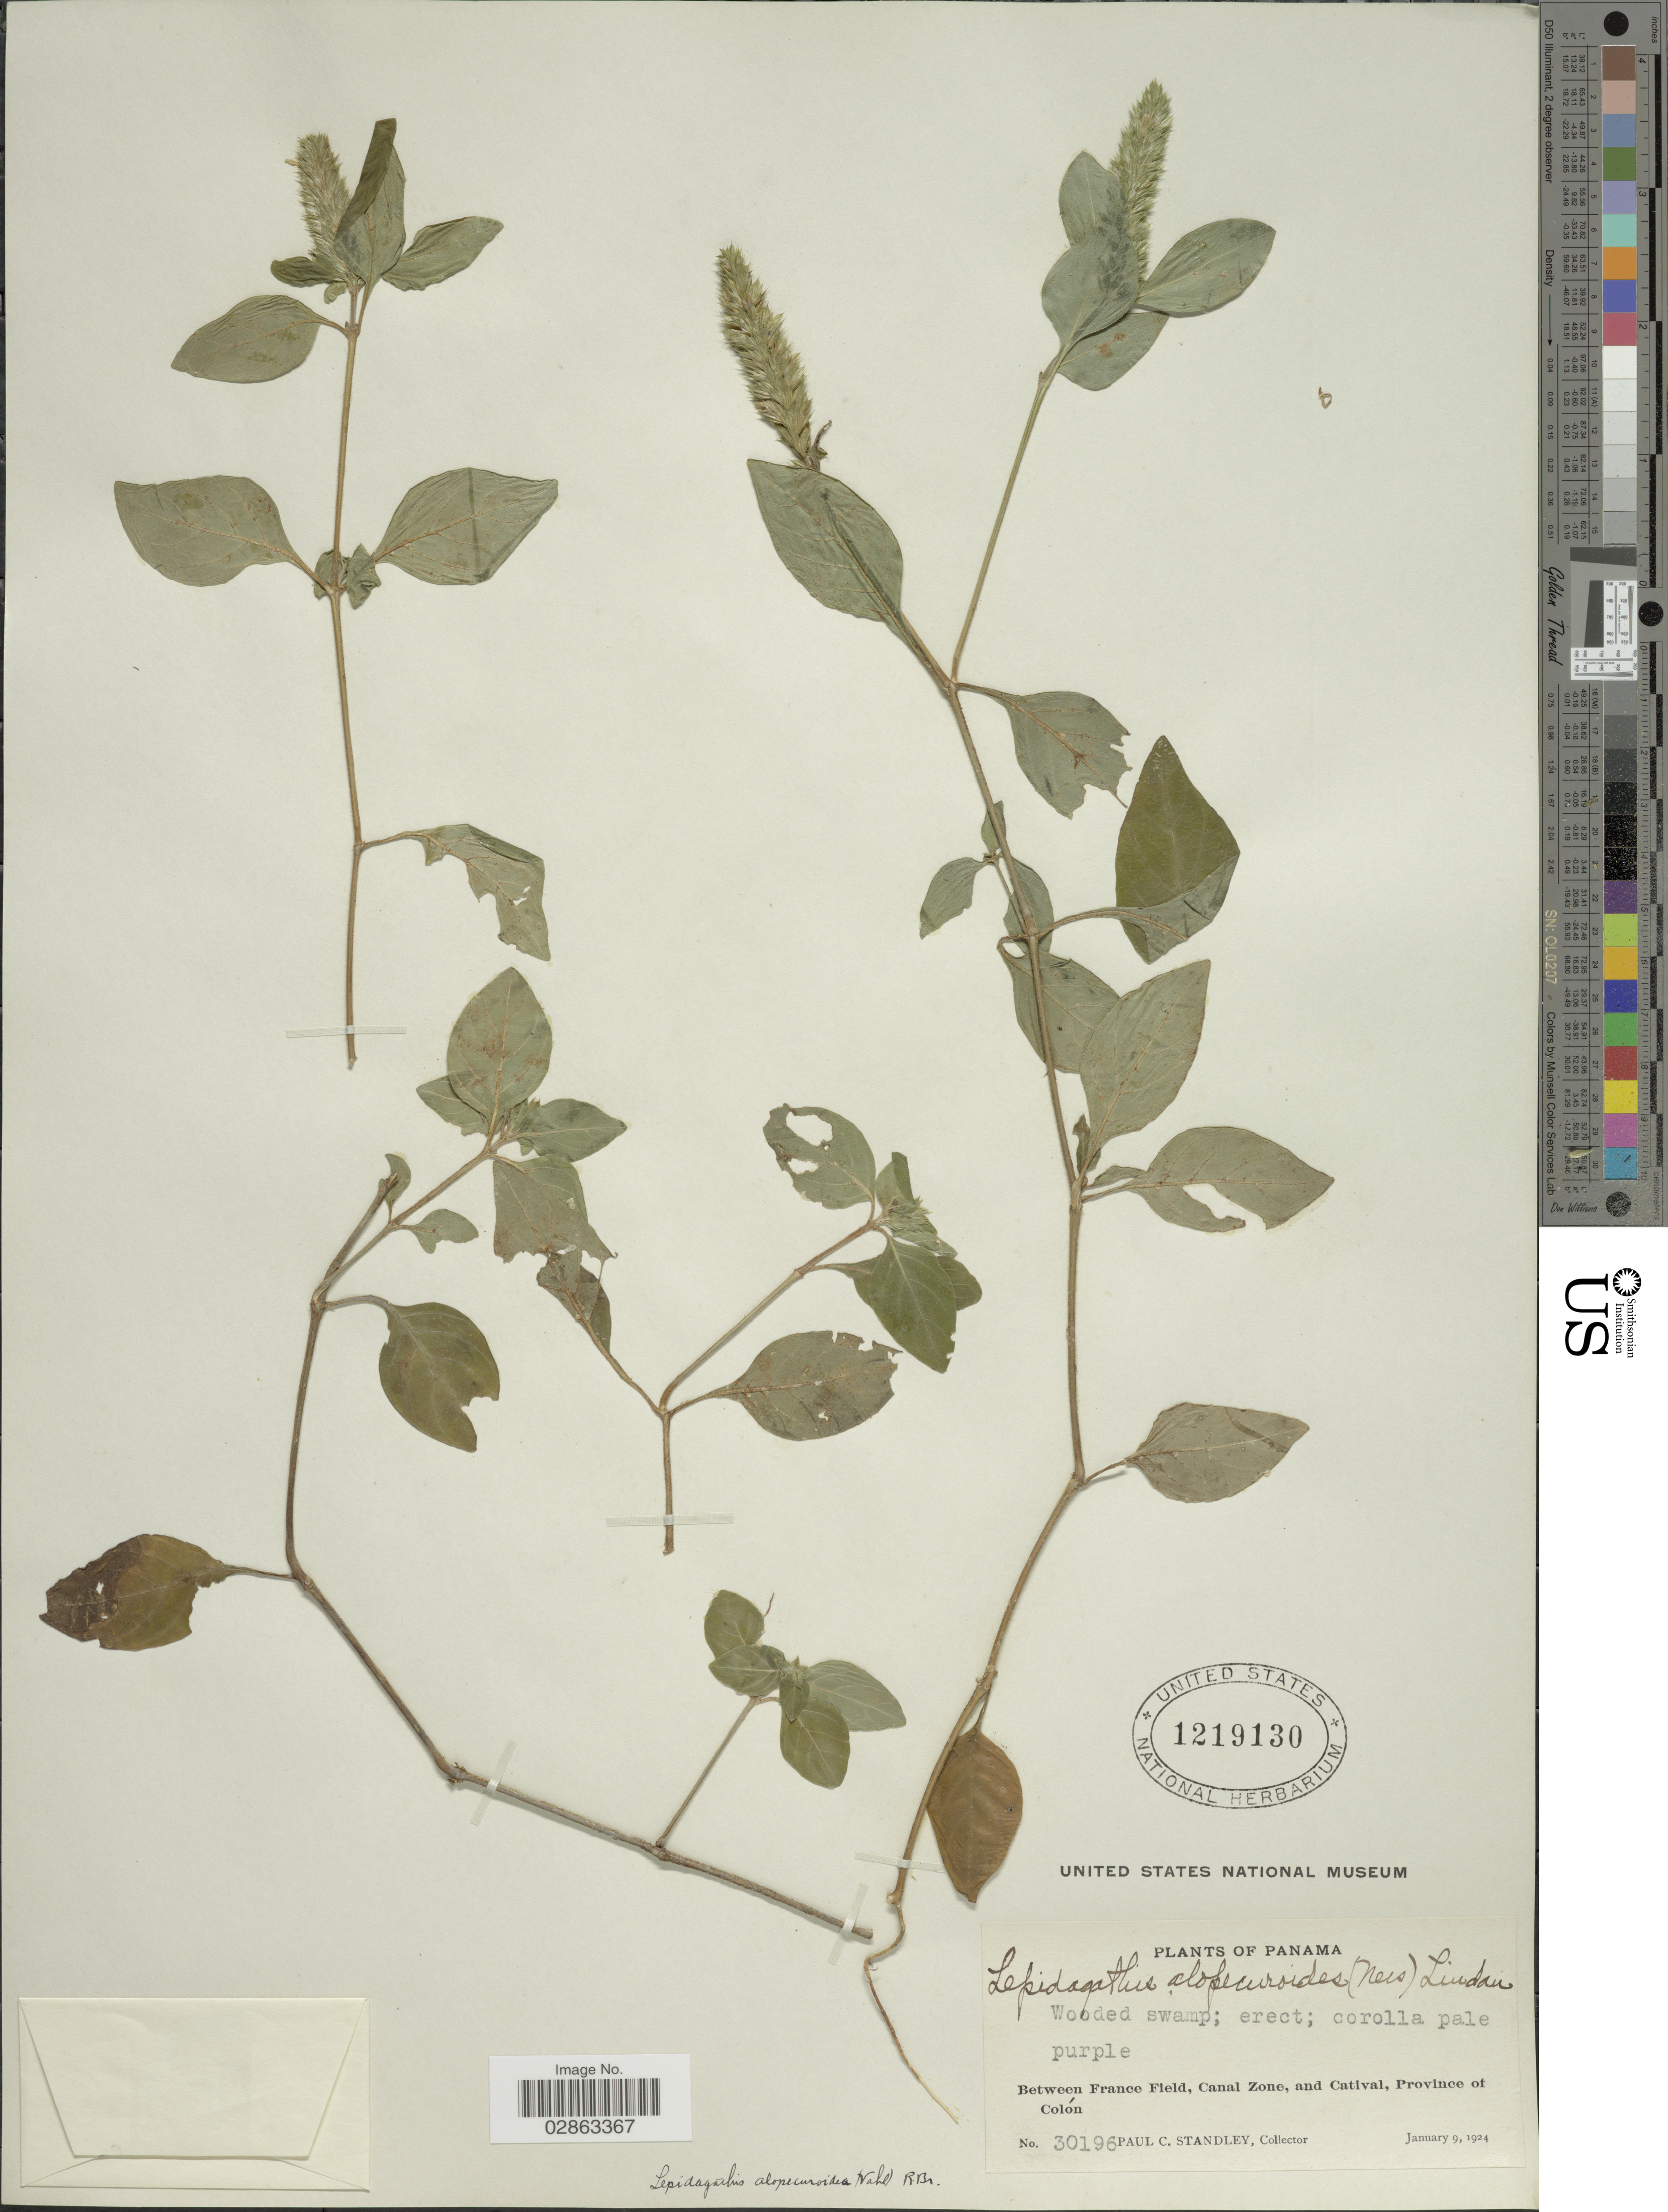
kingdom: Plantae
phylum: Tracheophyta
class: Magnoliopsida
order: Lamiales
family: Acanthaceae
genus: Teliostachya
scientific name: Teliostachya alopecuroidea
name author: (Vahl) Nees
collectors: P. C. Standley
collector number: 30196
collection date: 1924-01-09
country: Panama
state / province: Colón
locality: Between France Field, Canal Zone, and Catival, Province of Colón.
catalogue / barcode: US 1219130